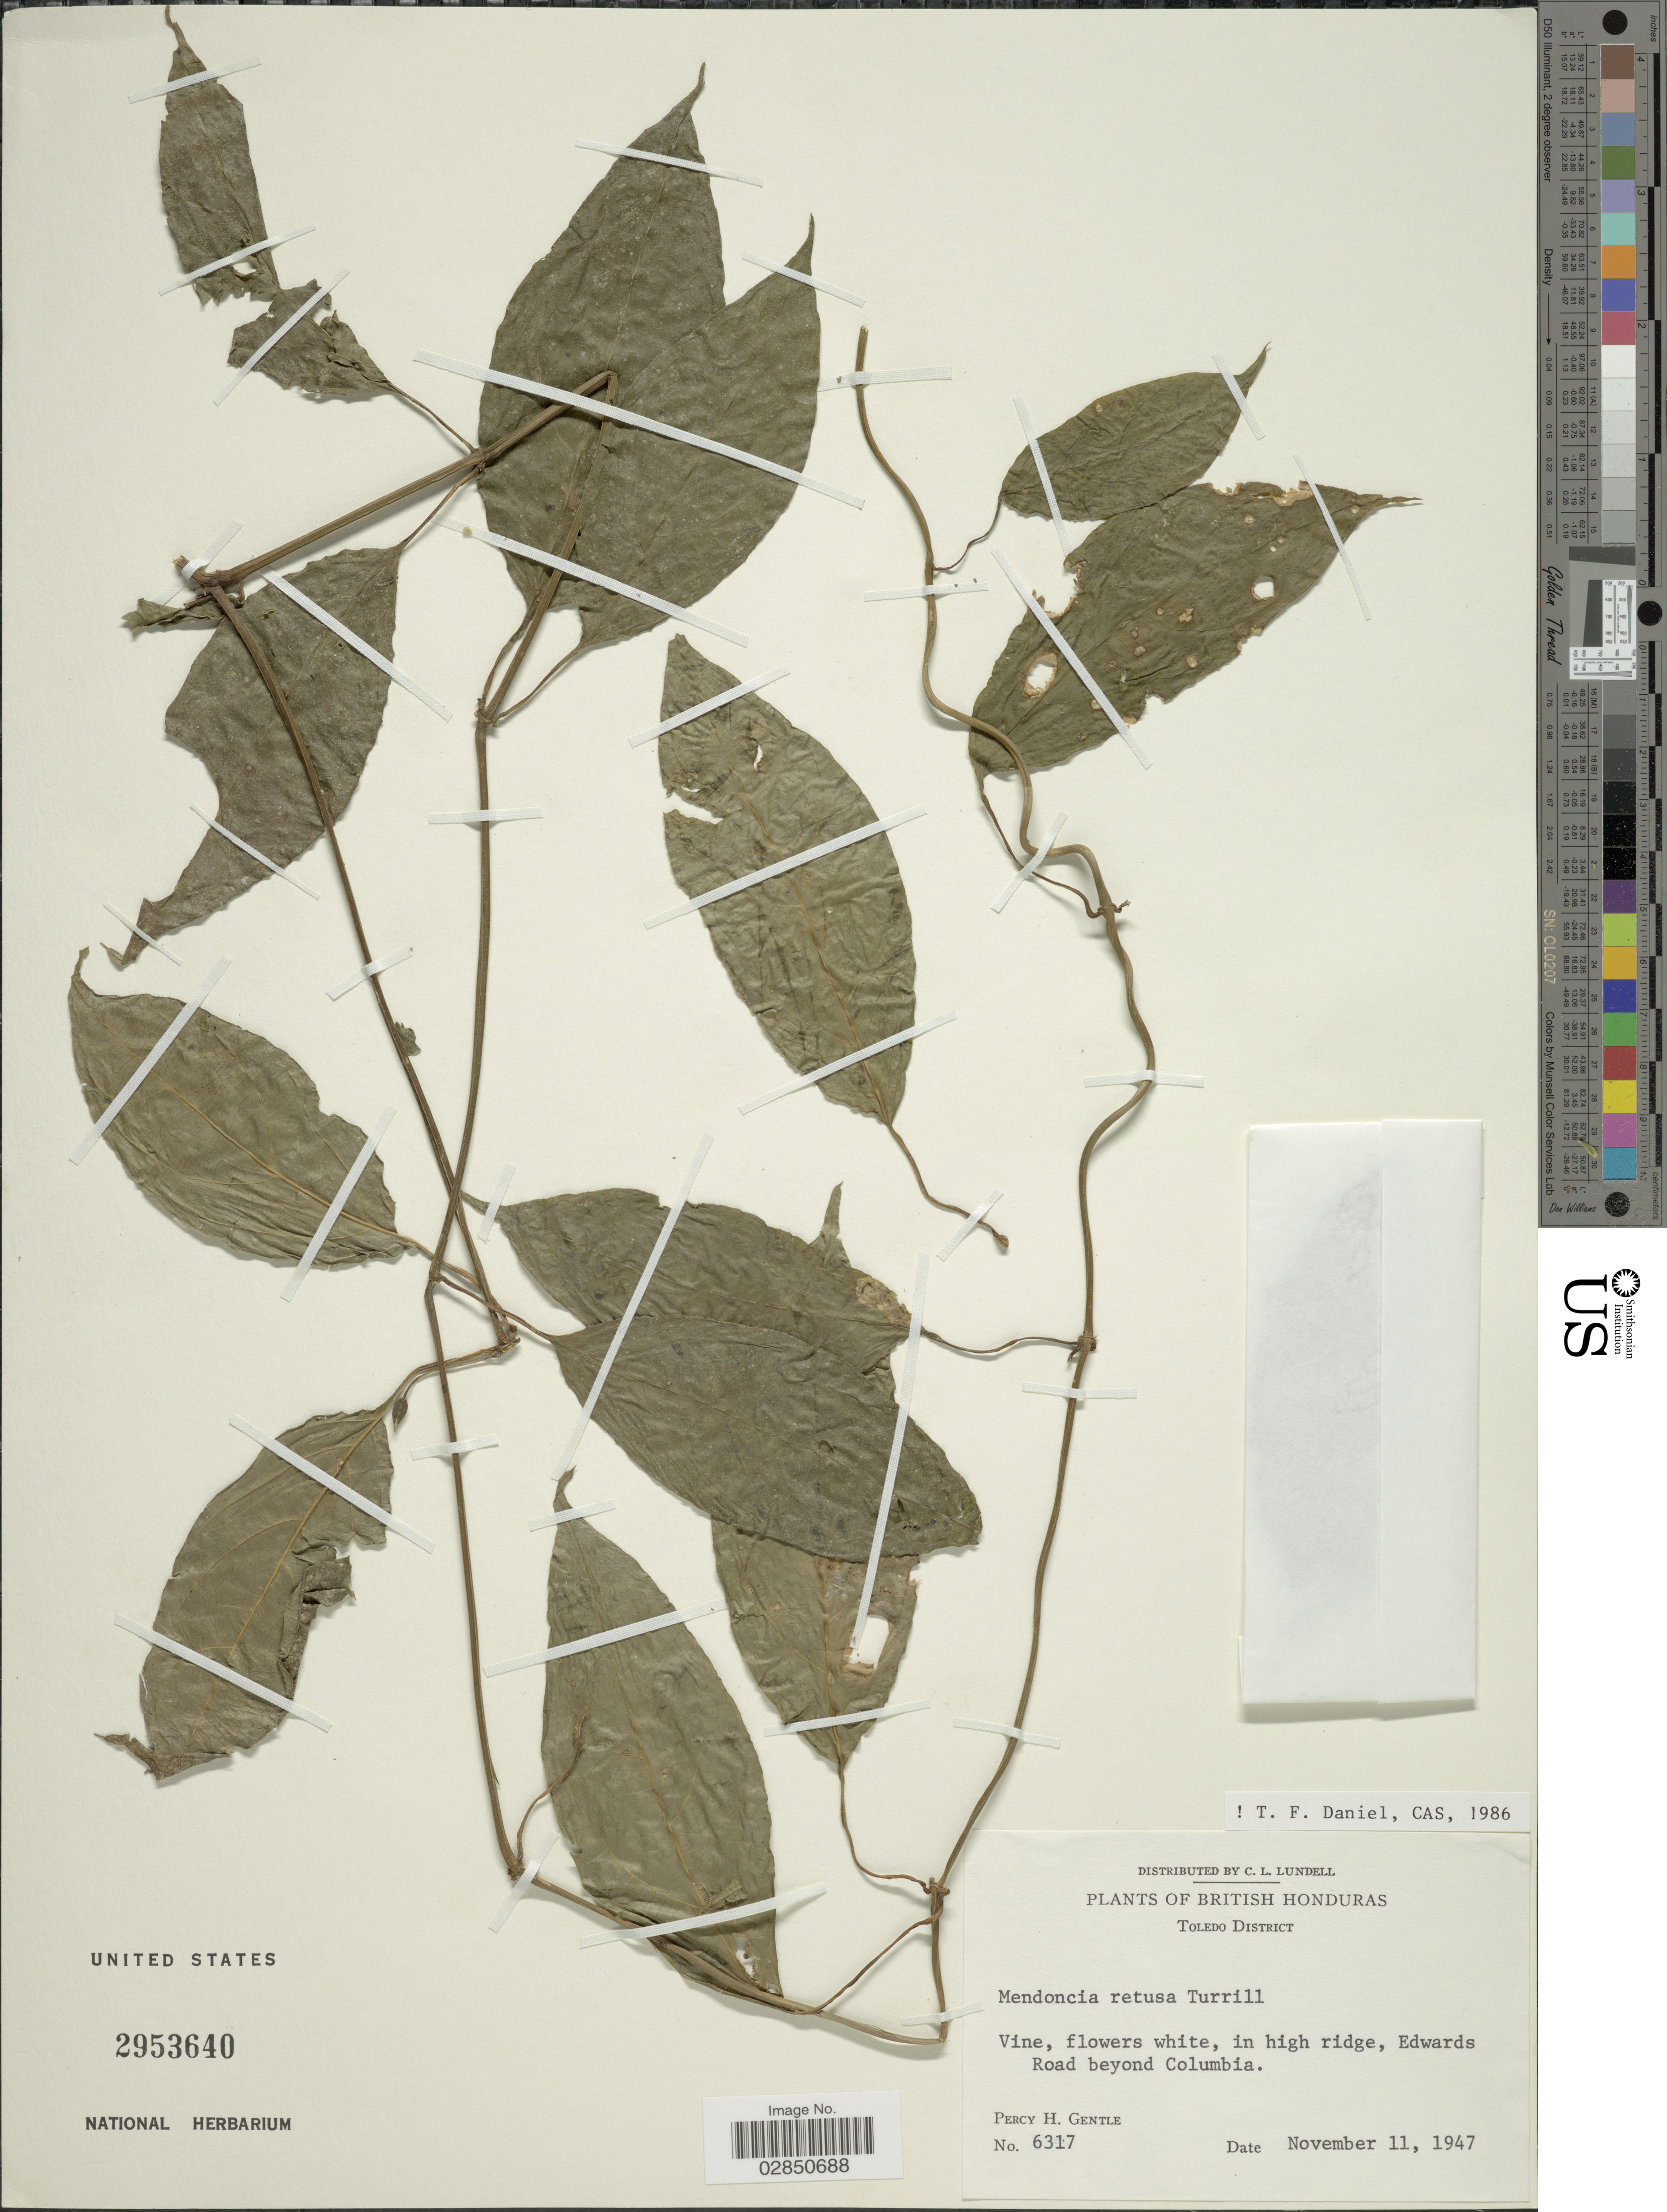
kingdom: Plantae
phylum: Tracheophyta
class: Magnoliopsida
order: Lamiales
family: Acanthaceae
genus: Mendoncia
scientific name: Mendoncia retusa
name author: Turrill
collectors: P. H. Gentle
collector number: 6317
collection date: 1947-11-11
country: Belize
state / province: Toledo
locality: Toledo District, British Honduras, Edwards Road beyond Columbia.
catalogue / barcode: US 2953640